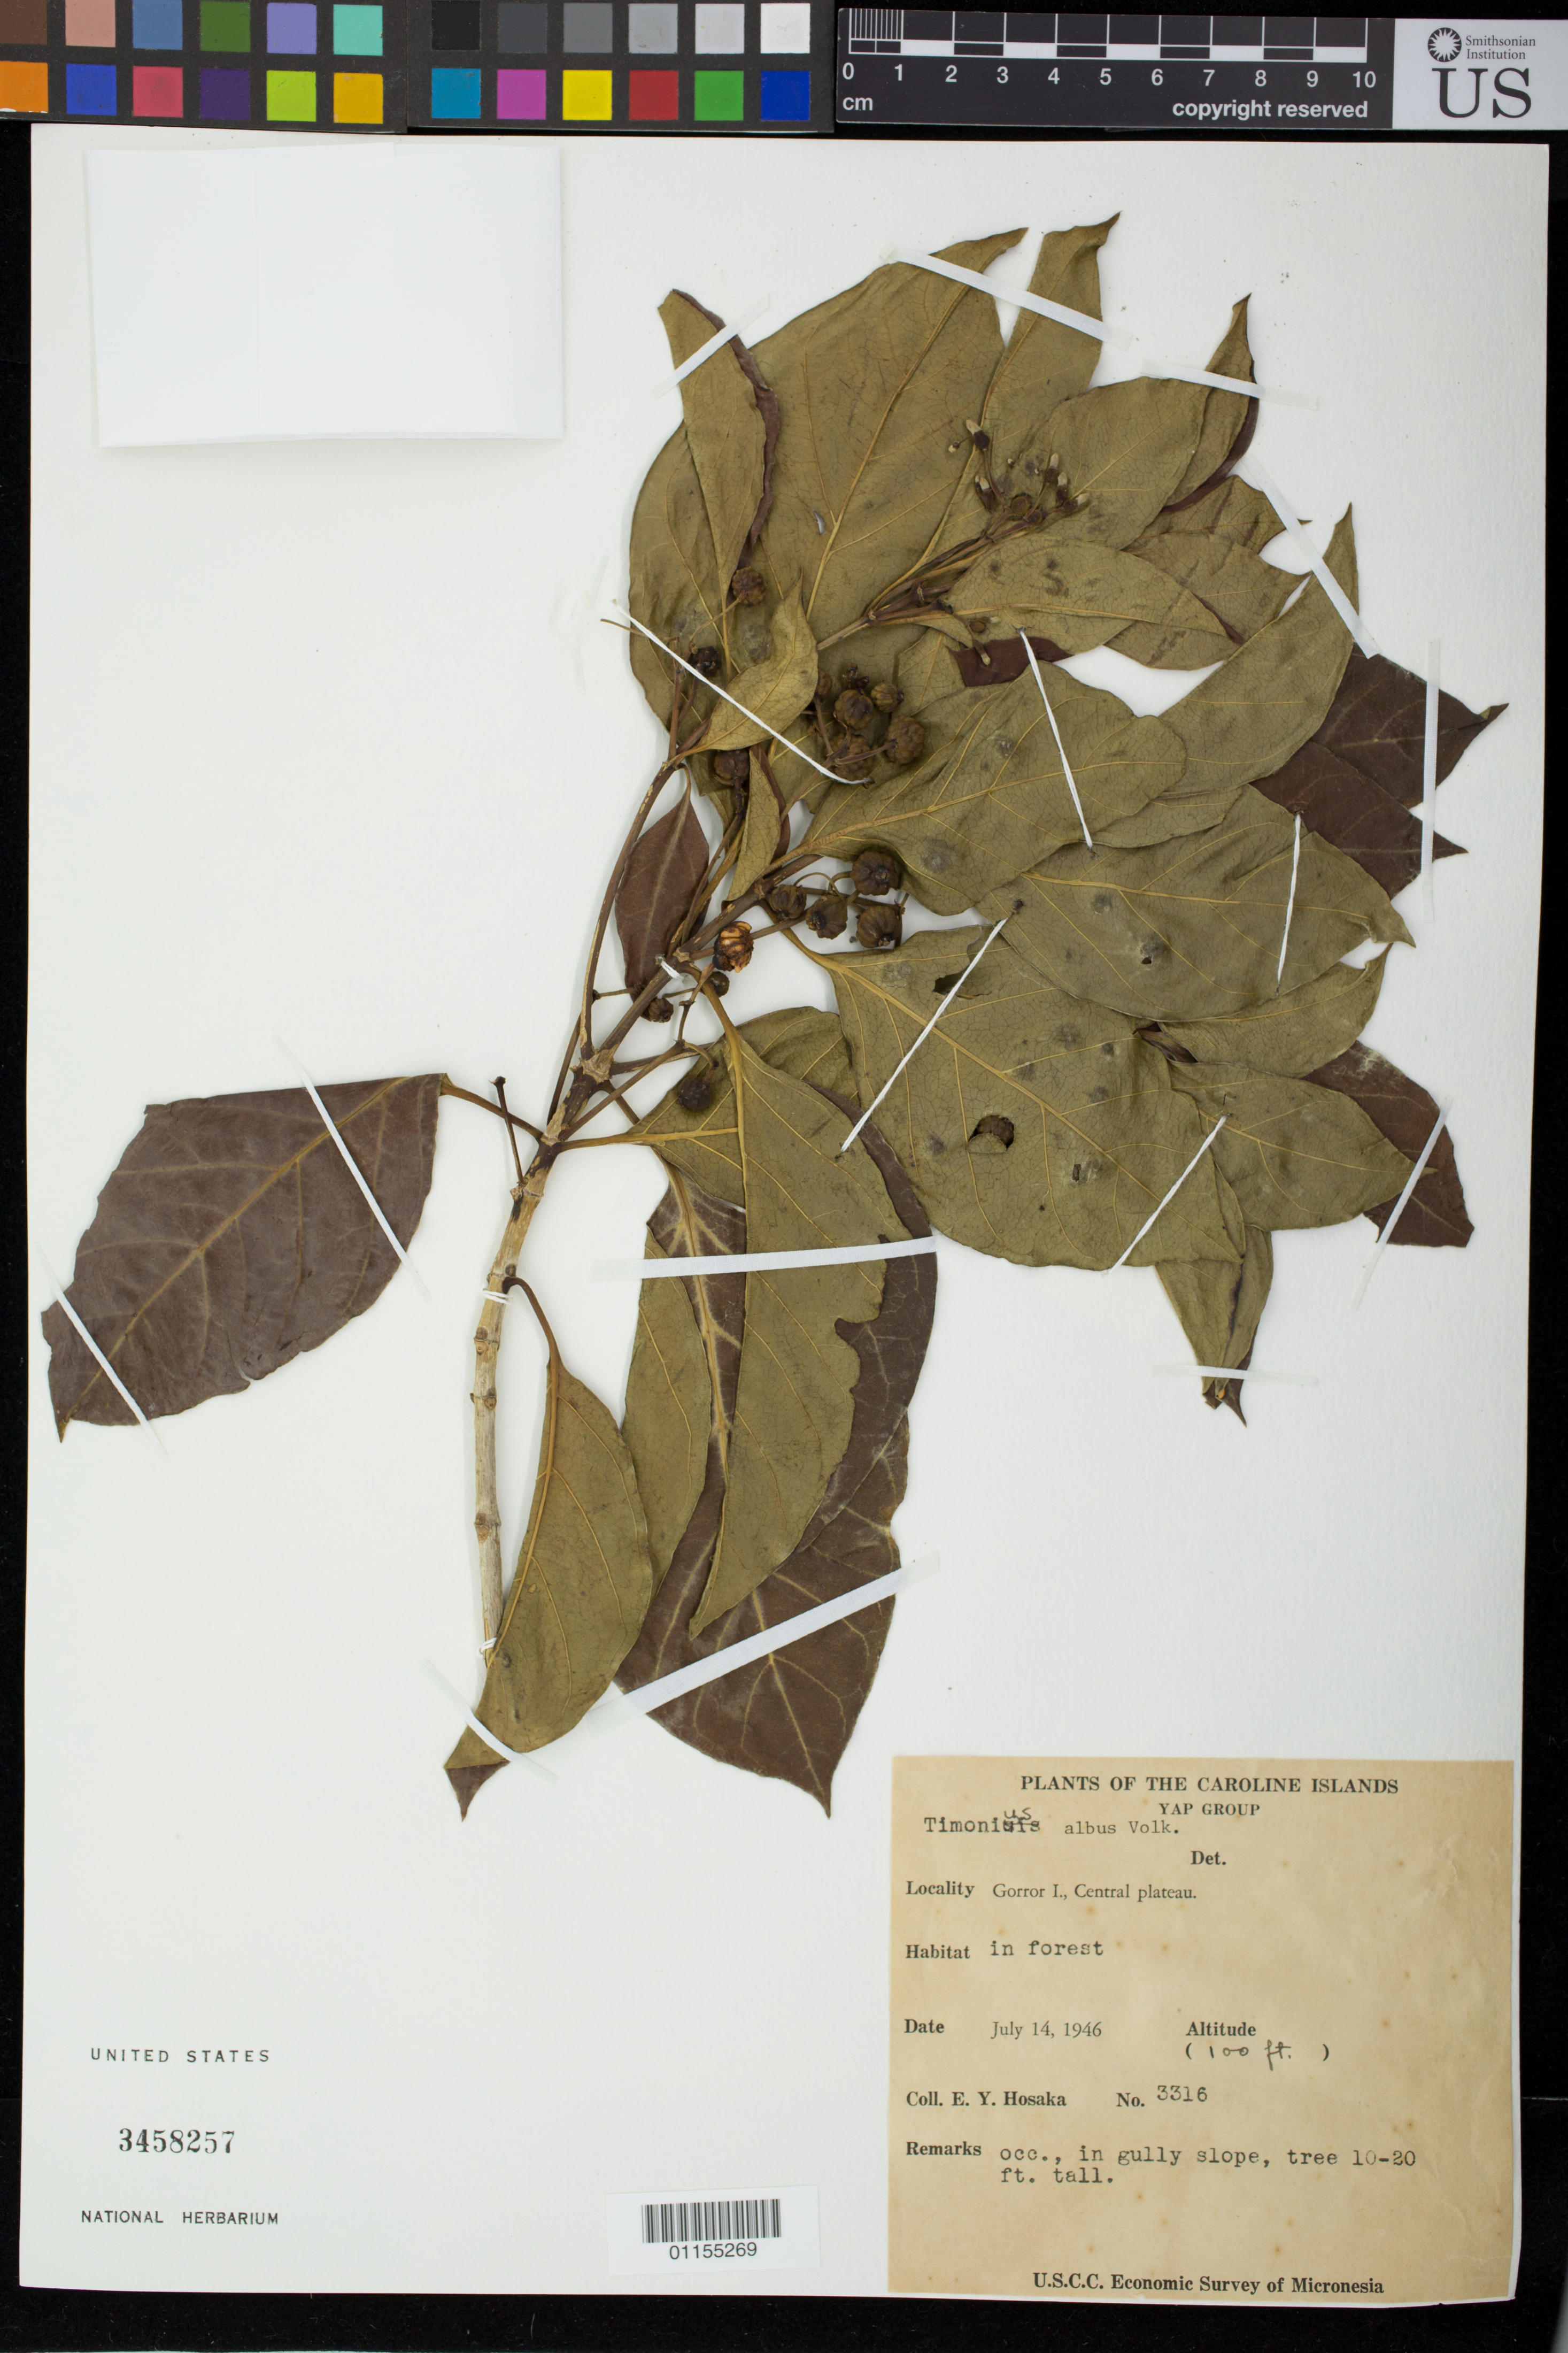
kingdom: Plantae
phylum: Tracheophyta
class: Magnoliopsida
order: Gentianales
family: Rubiaceae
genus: Timonius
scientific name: Timonius albus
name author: Volkens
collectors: E. Y. Hosaka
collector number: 3316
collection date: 1946-07-16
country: Micronesia, Federated States of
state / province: Yap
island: Maap [Map]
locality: Gorror I., Central plateau.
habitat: in forest.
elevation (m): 30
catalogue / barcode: US 3458257